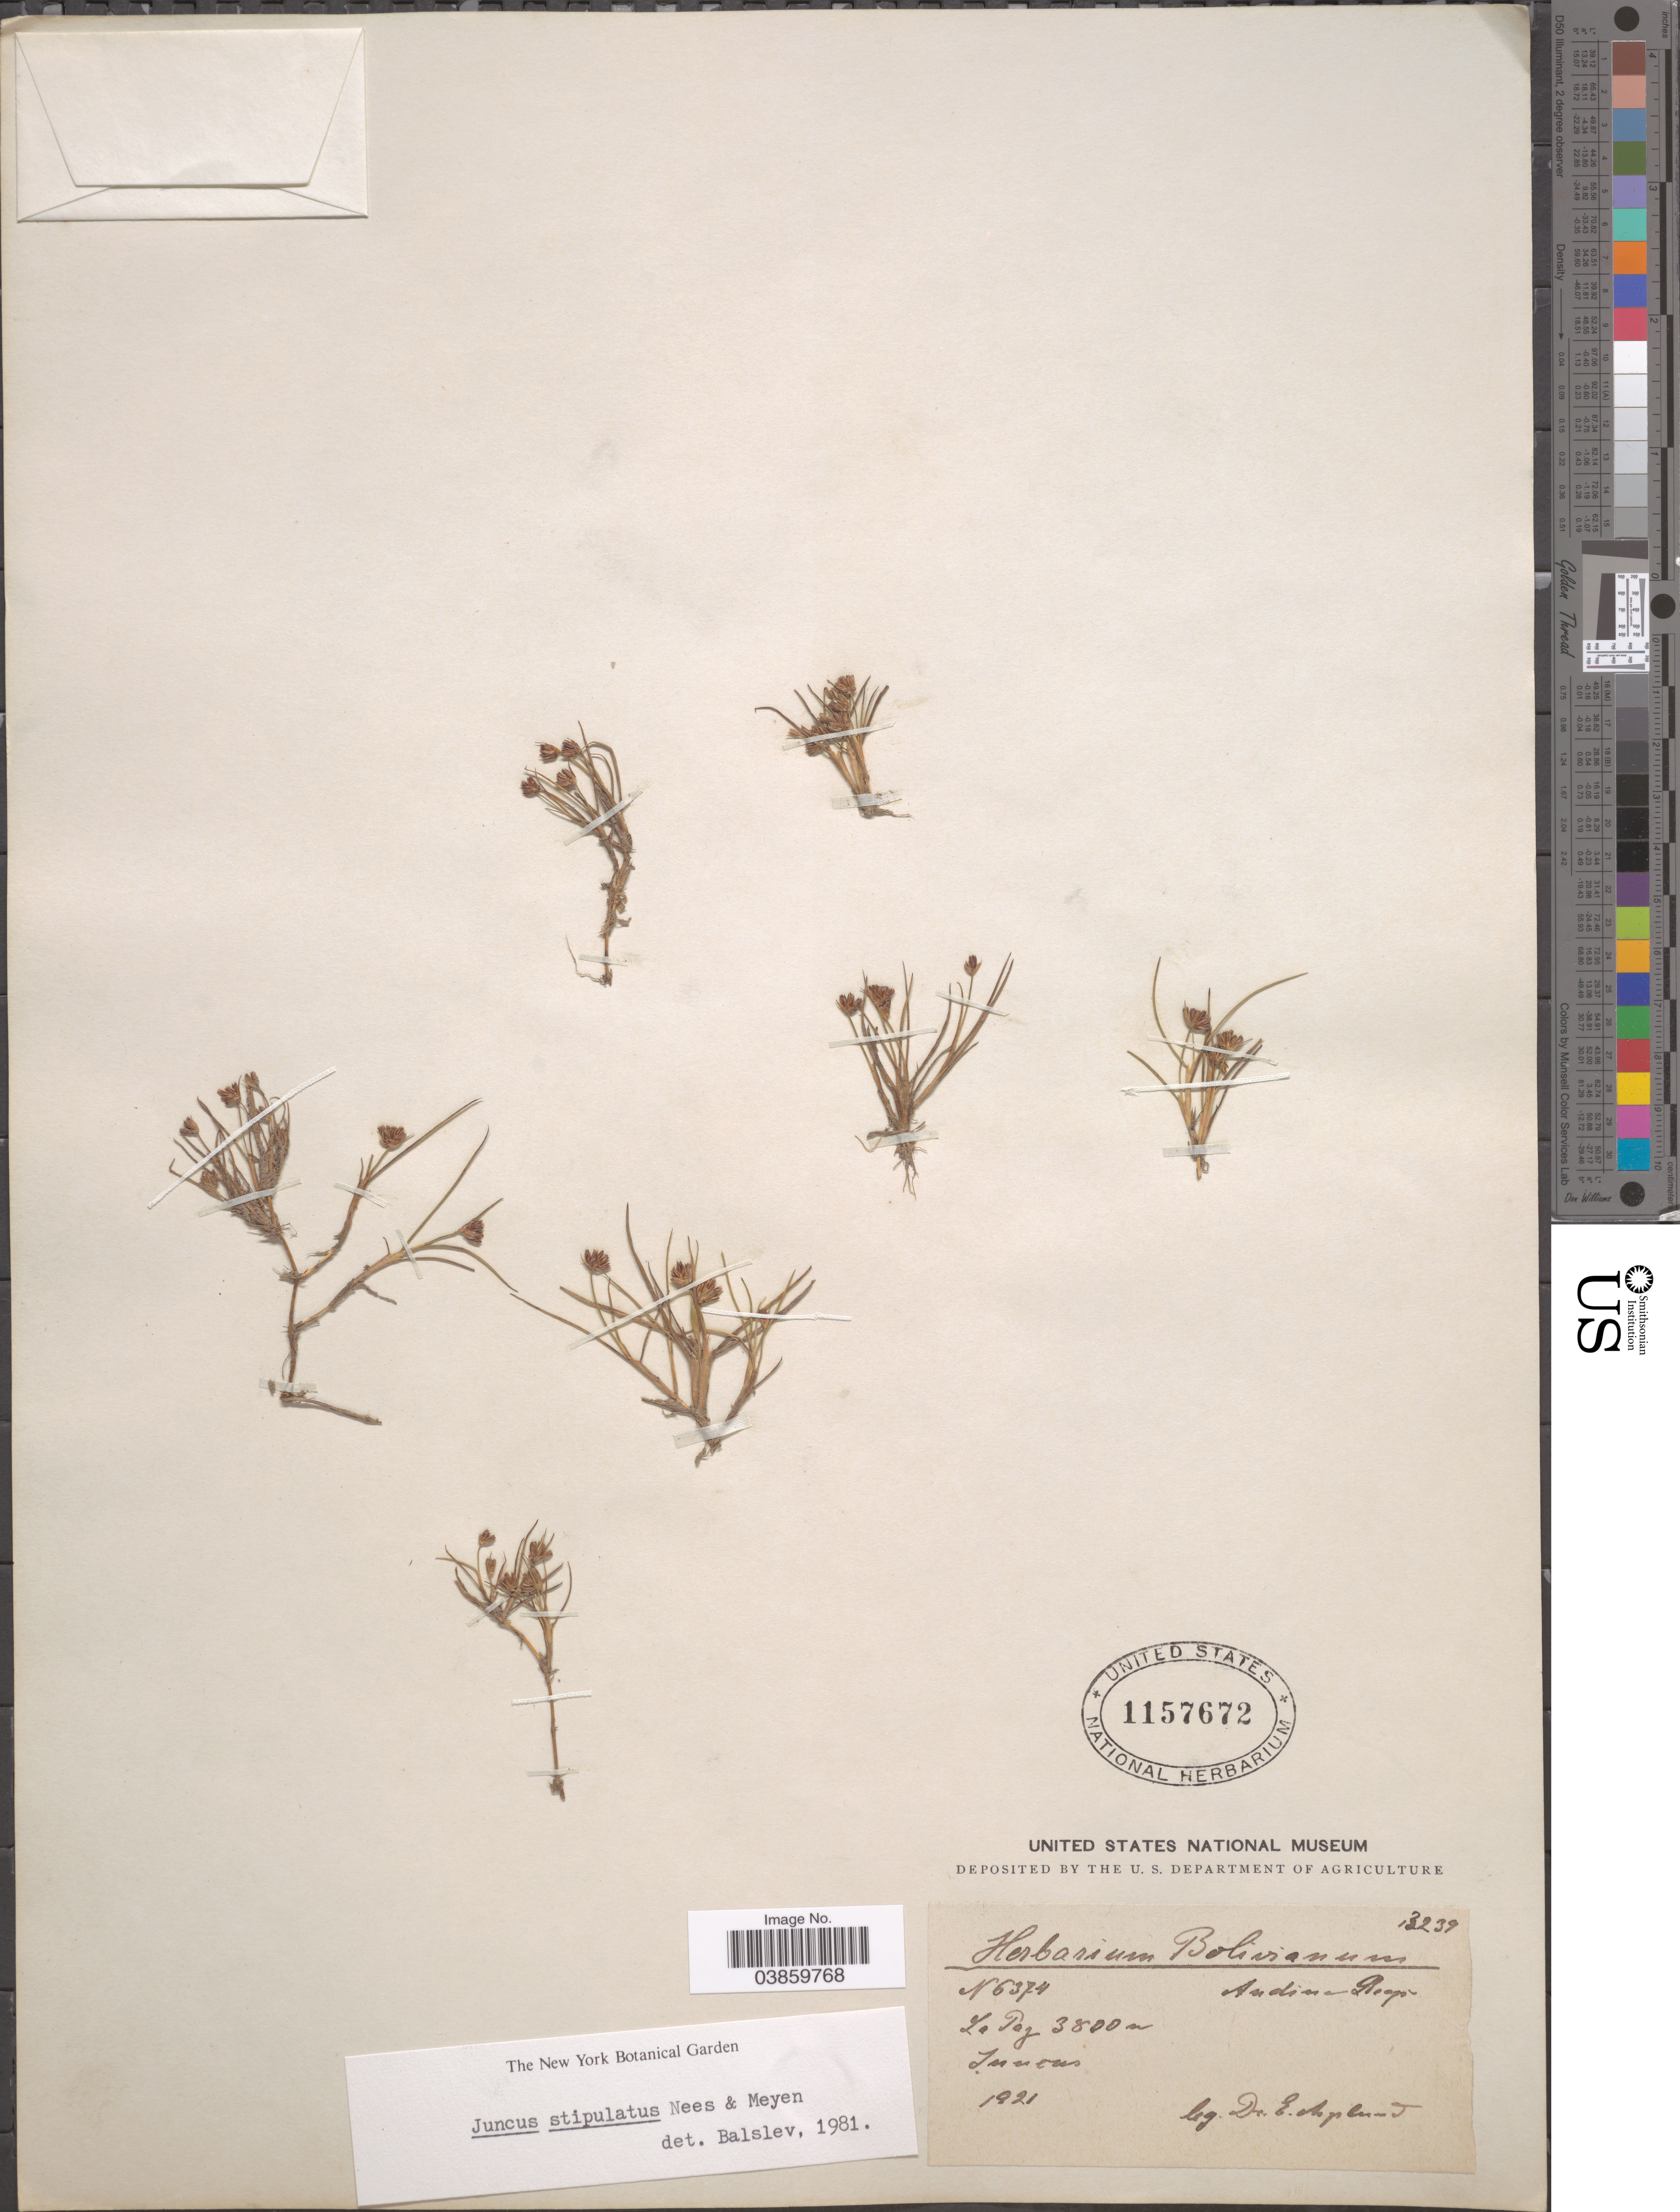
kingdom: Plantae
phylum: Tracheophyta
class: Liliopsida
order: Poales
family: Juncaceae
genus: Juncus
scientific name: Juncus stipulatus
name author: Nees & Meyen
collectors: E. Asplund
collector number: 6374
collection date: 1921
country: Bolivia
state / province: La Paz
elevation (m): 3800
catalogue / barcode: US 1157672